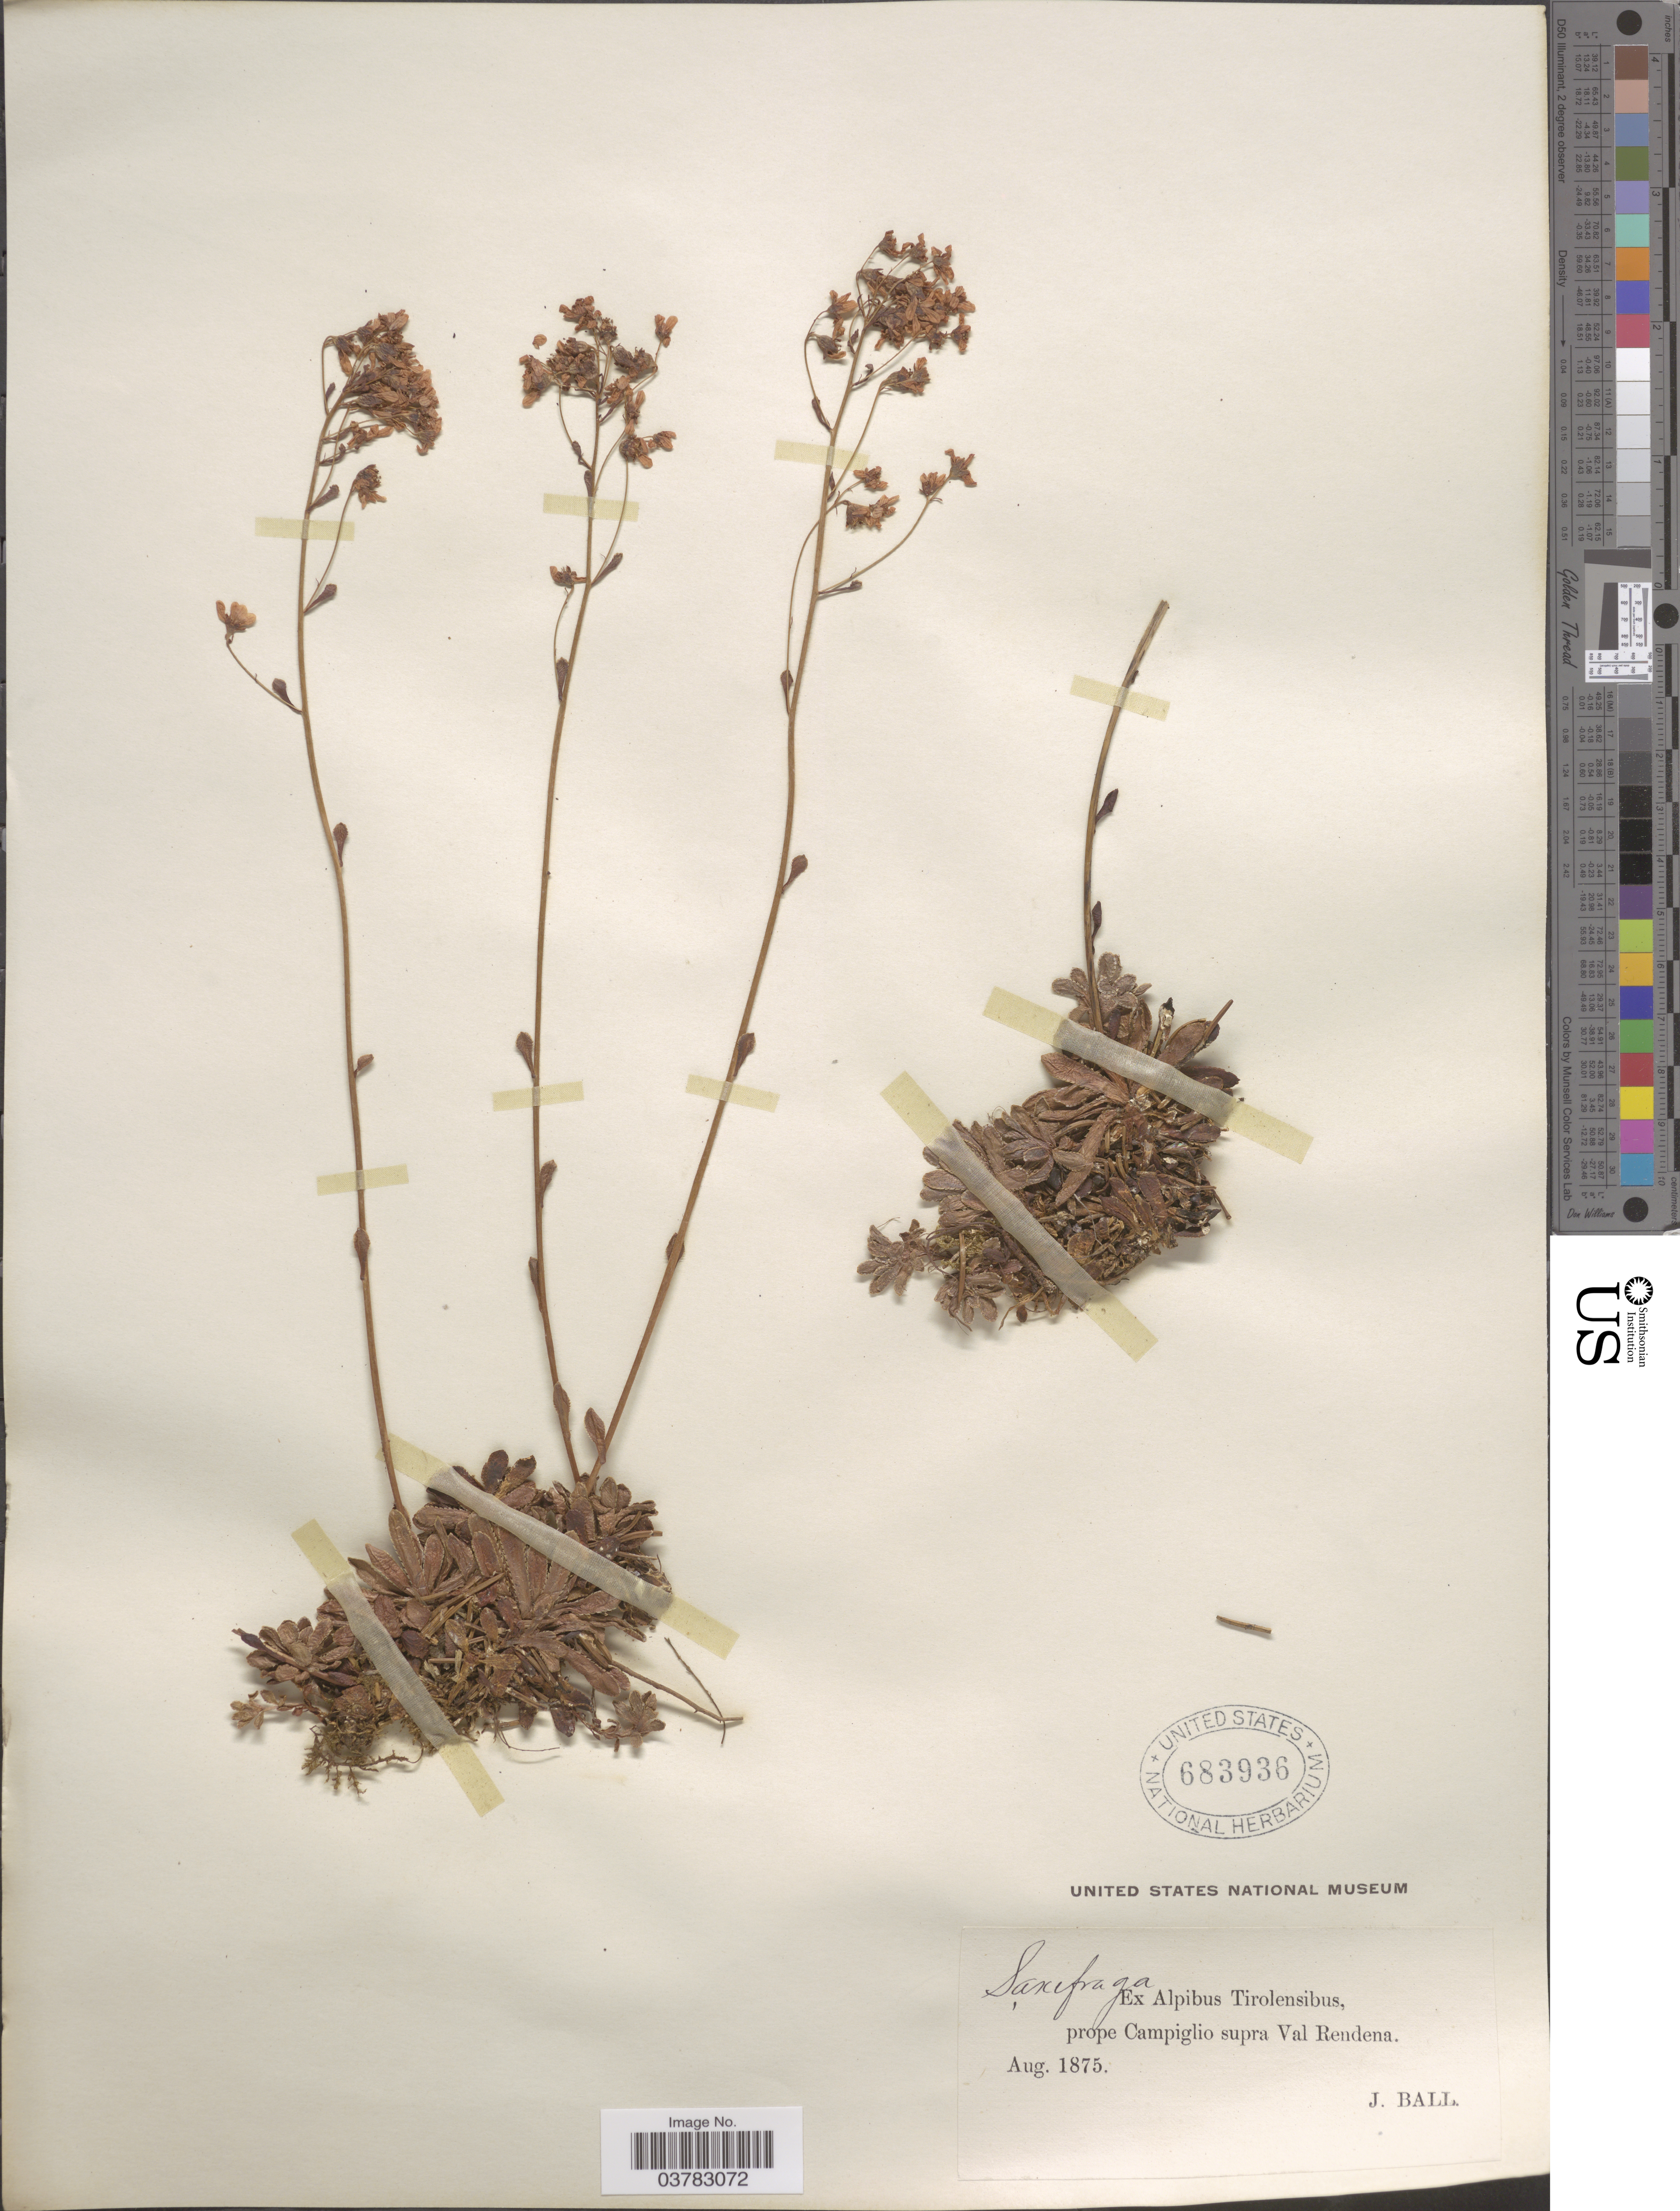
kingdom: Plantae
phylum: Tracheophyta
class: Magnoliopsida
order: Saxifragales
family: Saxifragaceae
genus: Saxifraga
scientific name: Saxifraga sp.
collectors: J. Ball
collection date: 1875-08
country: Italy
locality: Ex Alpibus Tirolensibus, prope Campiglio supra Val Rendena.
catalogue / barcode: US 683936